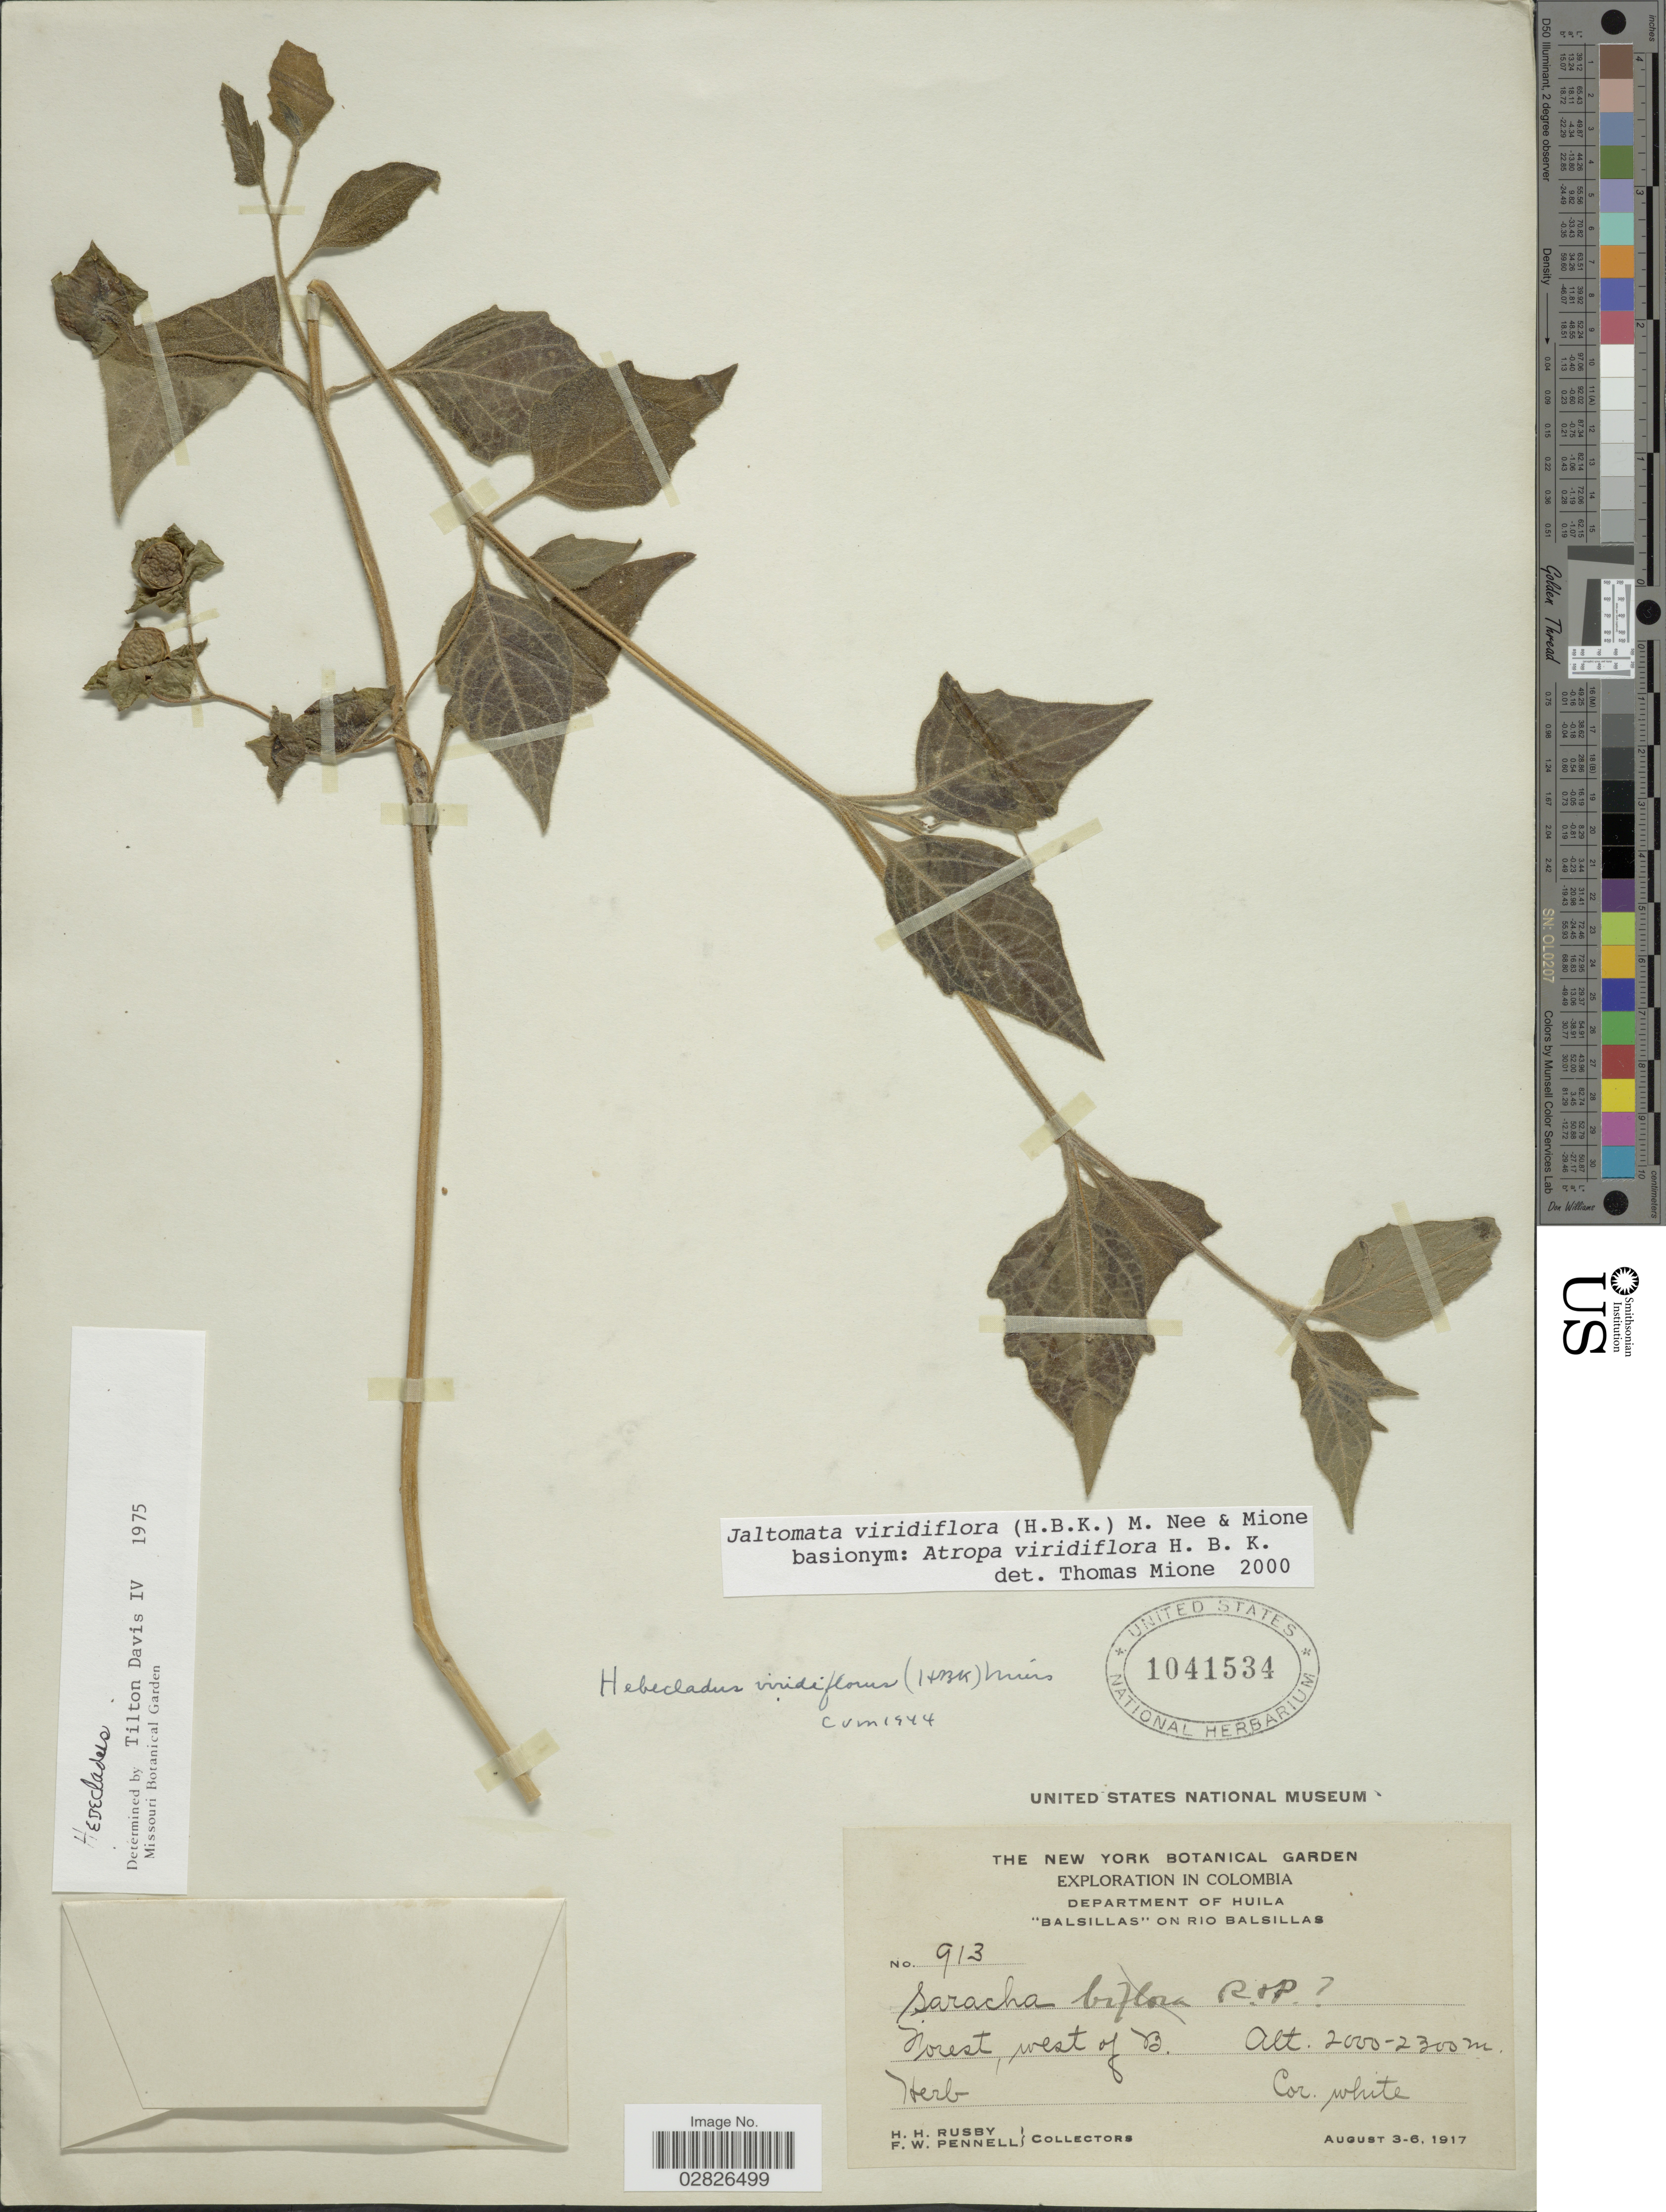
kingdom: Plantae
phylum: Tracheophyta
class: Magnoliopsida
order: Solanales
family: Solanaceae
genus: Jaltomata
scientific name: Jaltomata virdiflora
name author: (Kunth) M. Nee & Mione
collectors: H. H. Rusby & F. W. Pennell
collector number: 913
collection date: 1917-08-03/1917-08-06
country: Colombia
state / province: Huila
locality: Department of Huila, Balsillas on Rio Balsillas, Forest, west of B.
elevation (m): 2000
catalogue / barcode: US 1041534